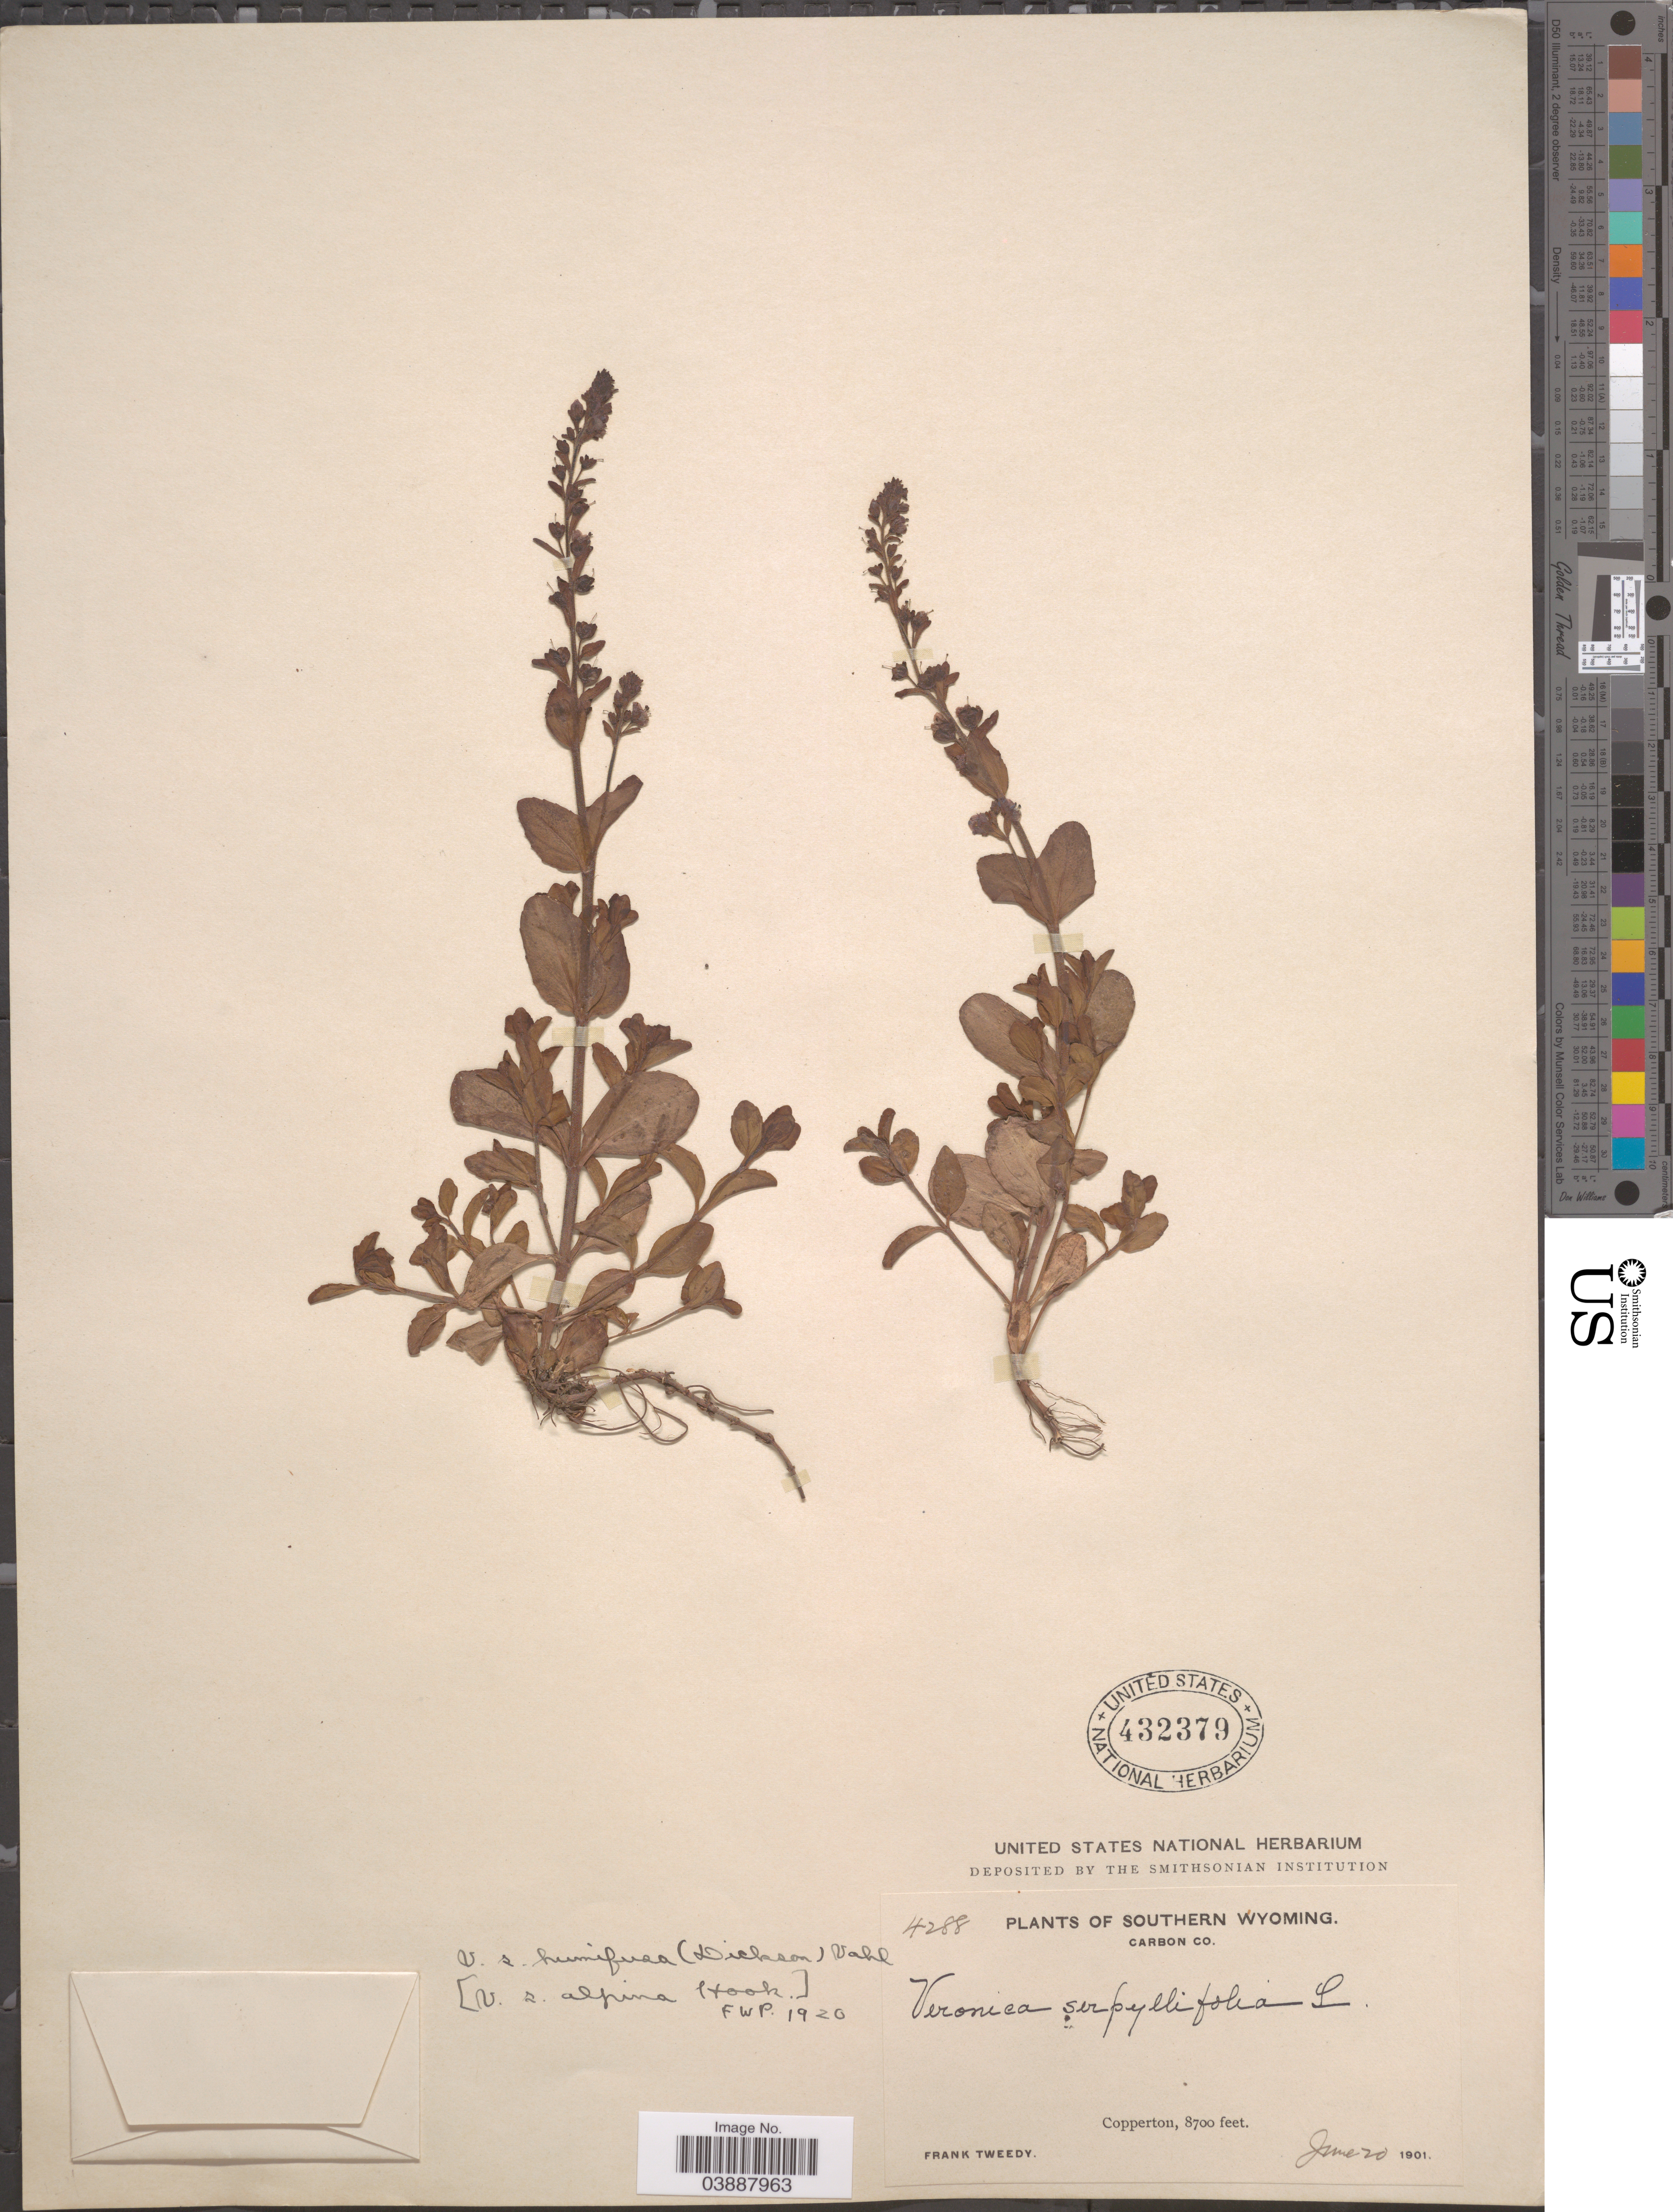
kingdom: Plantae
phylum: Tracheophyta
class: Magnoliopsida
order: Lamiales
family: Plantaginaceae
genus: Veronica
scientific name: Veronica serpyllifolia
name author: L.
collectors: F. Tweedy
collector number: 4288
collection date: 1901-06-20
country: United States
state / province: Wyoming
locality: Southern Wyoming. Carbon Co. Copperton.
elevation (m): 2652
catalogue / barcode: US 432379